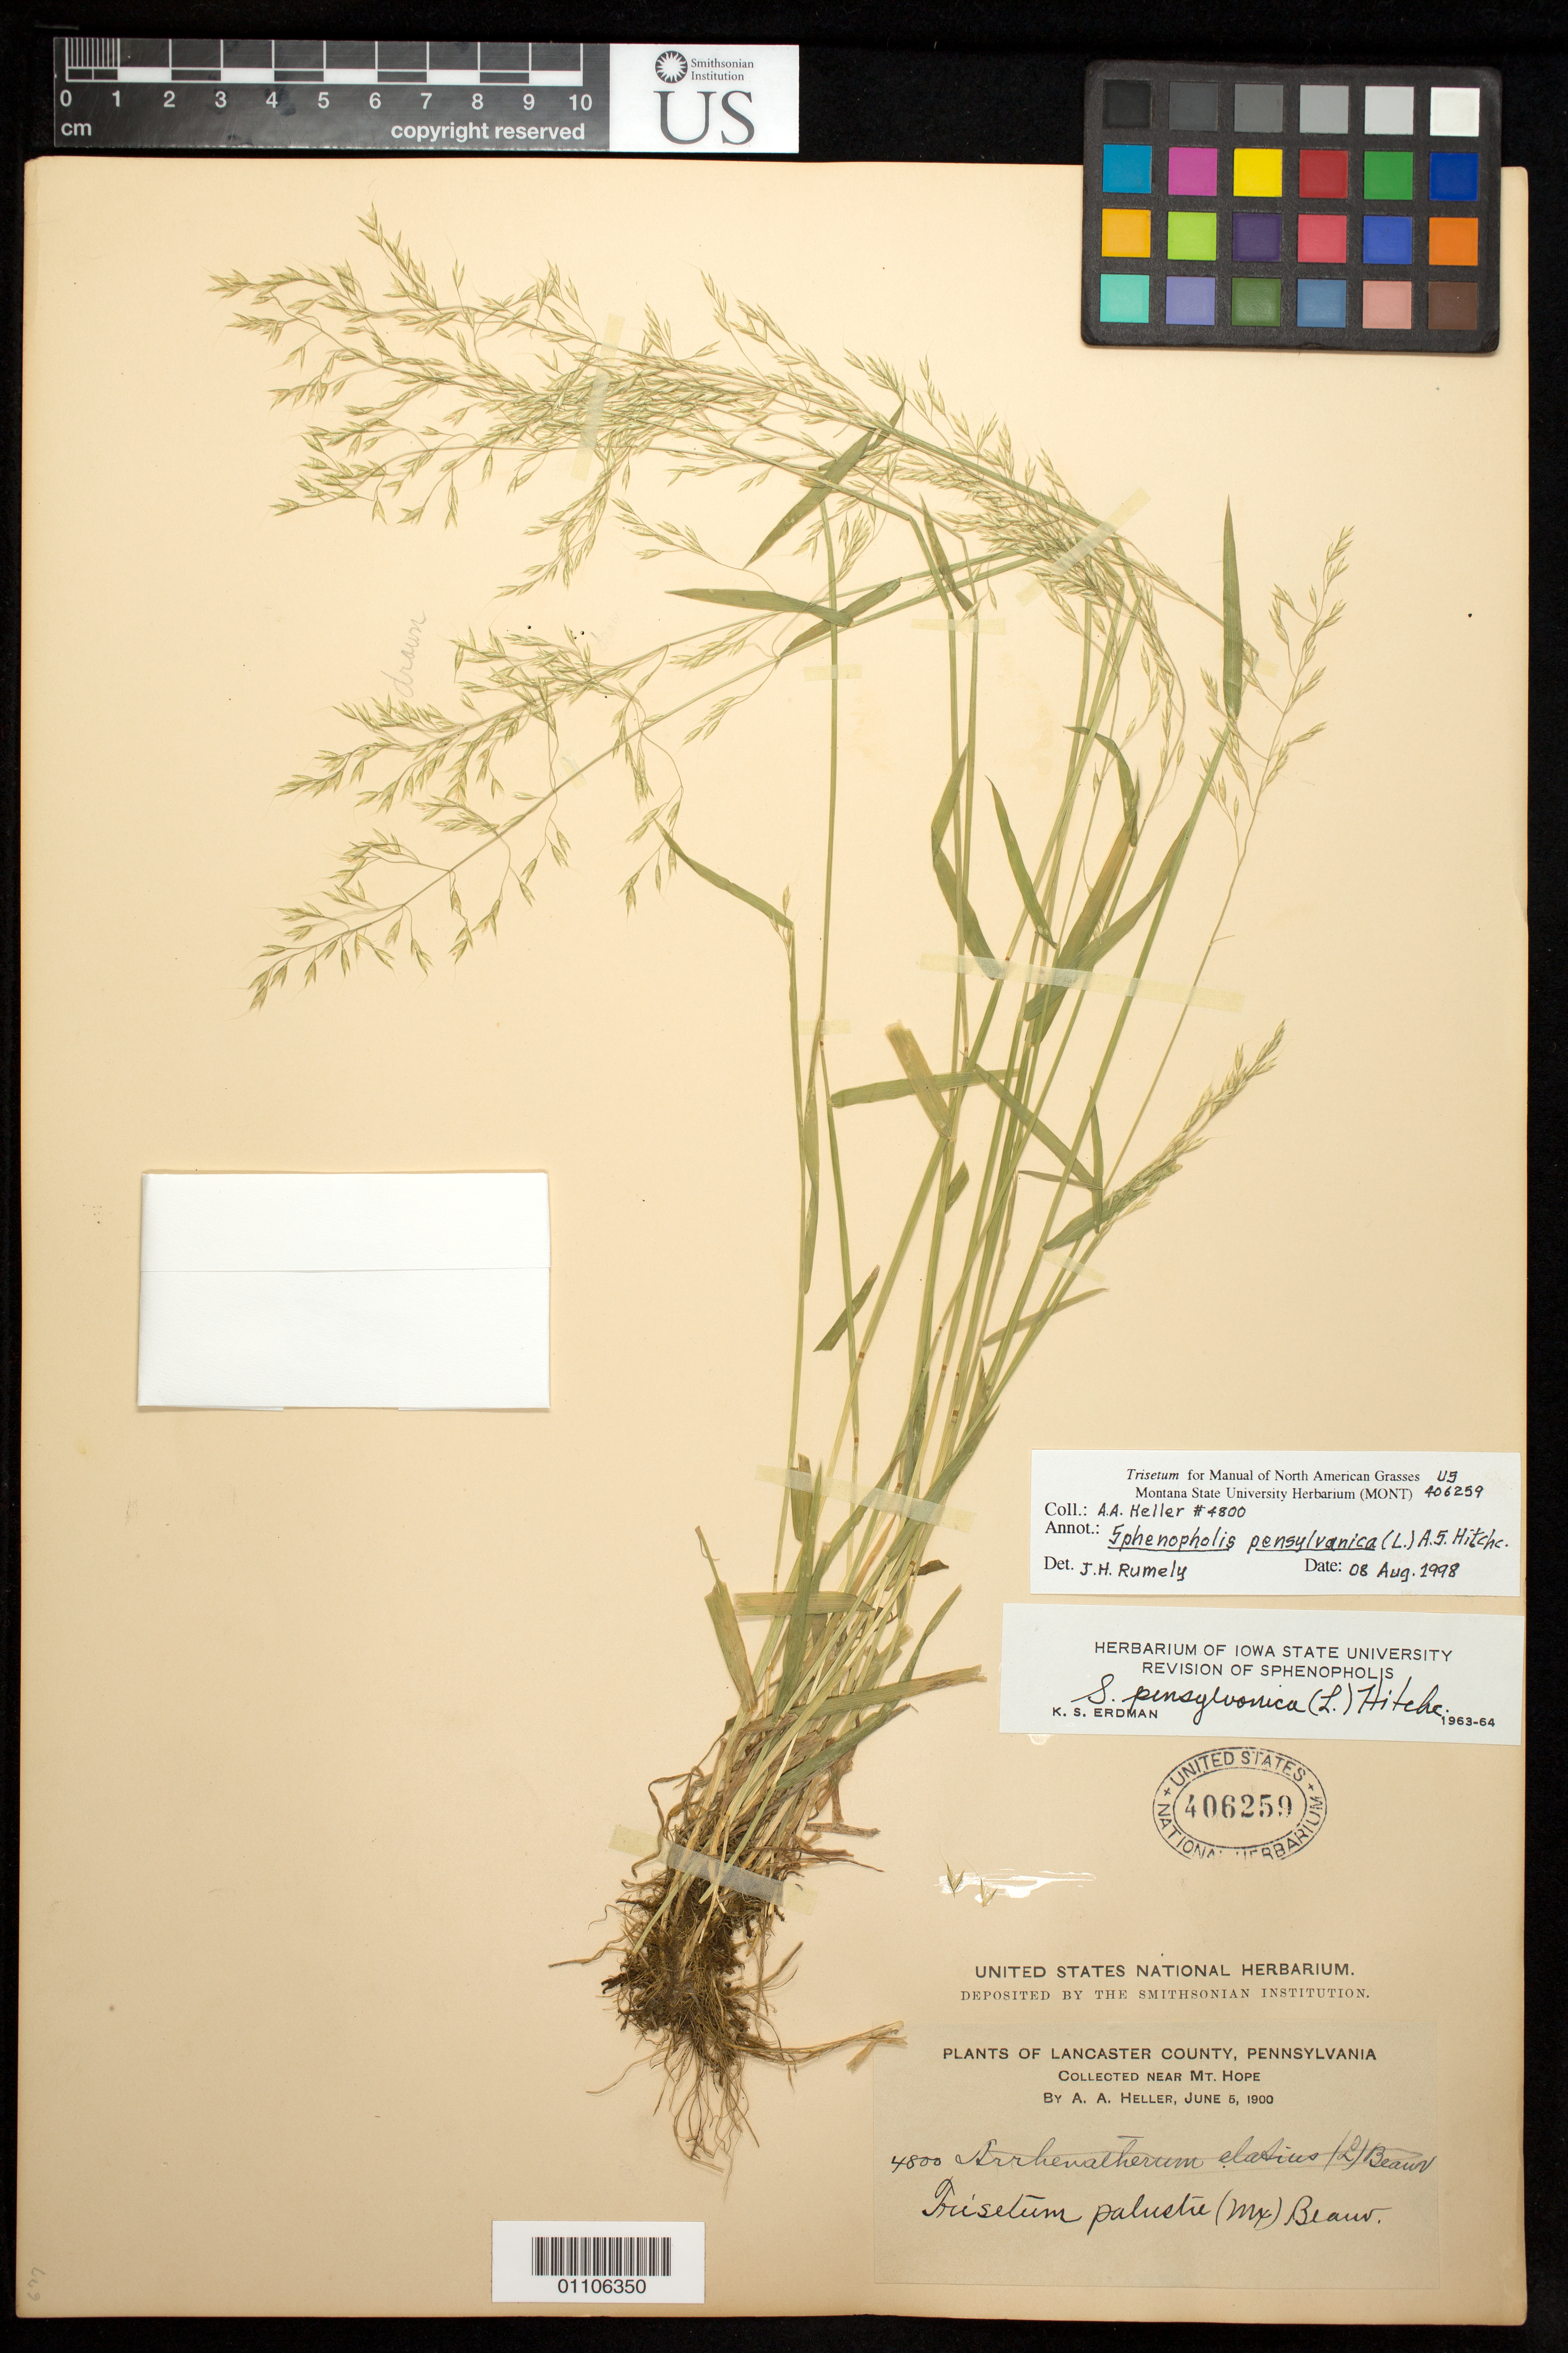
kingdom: Plantae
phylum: Tracheophyta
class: Liliopsida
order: Poales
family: Poaceae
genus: Sphenopholis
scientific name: Sphenopholis palustris subsp. flexuosa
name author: Scribn.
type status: Syntype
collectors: A. A. Heller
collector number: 5800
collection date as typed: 05 Jun 1900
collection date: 1900-06-05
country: United States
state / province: Pennsylvania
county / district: Lancaster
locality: Near Mt. Hope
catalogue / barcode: US 406259